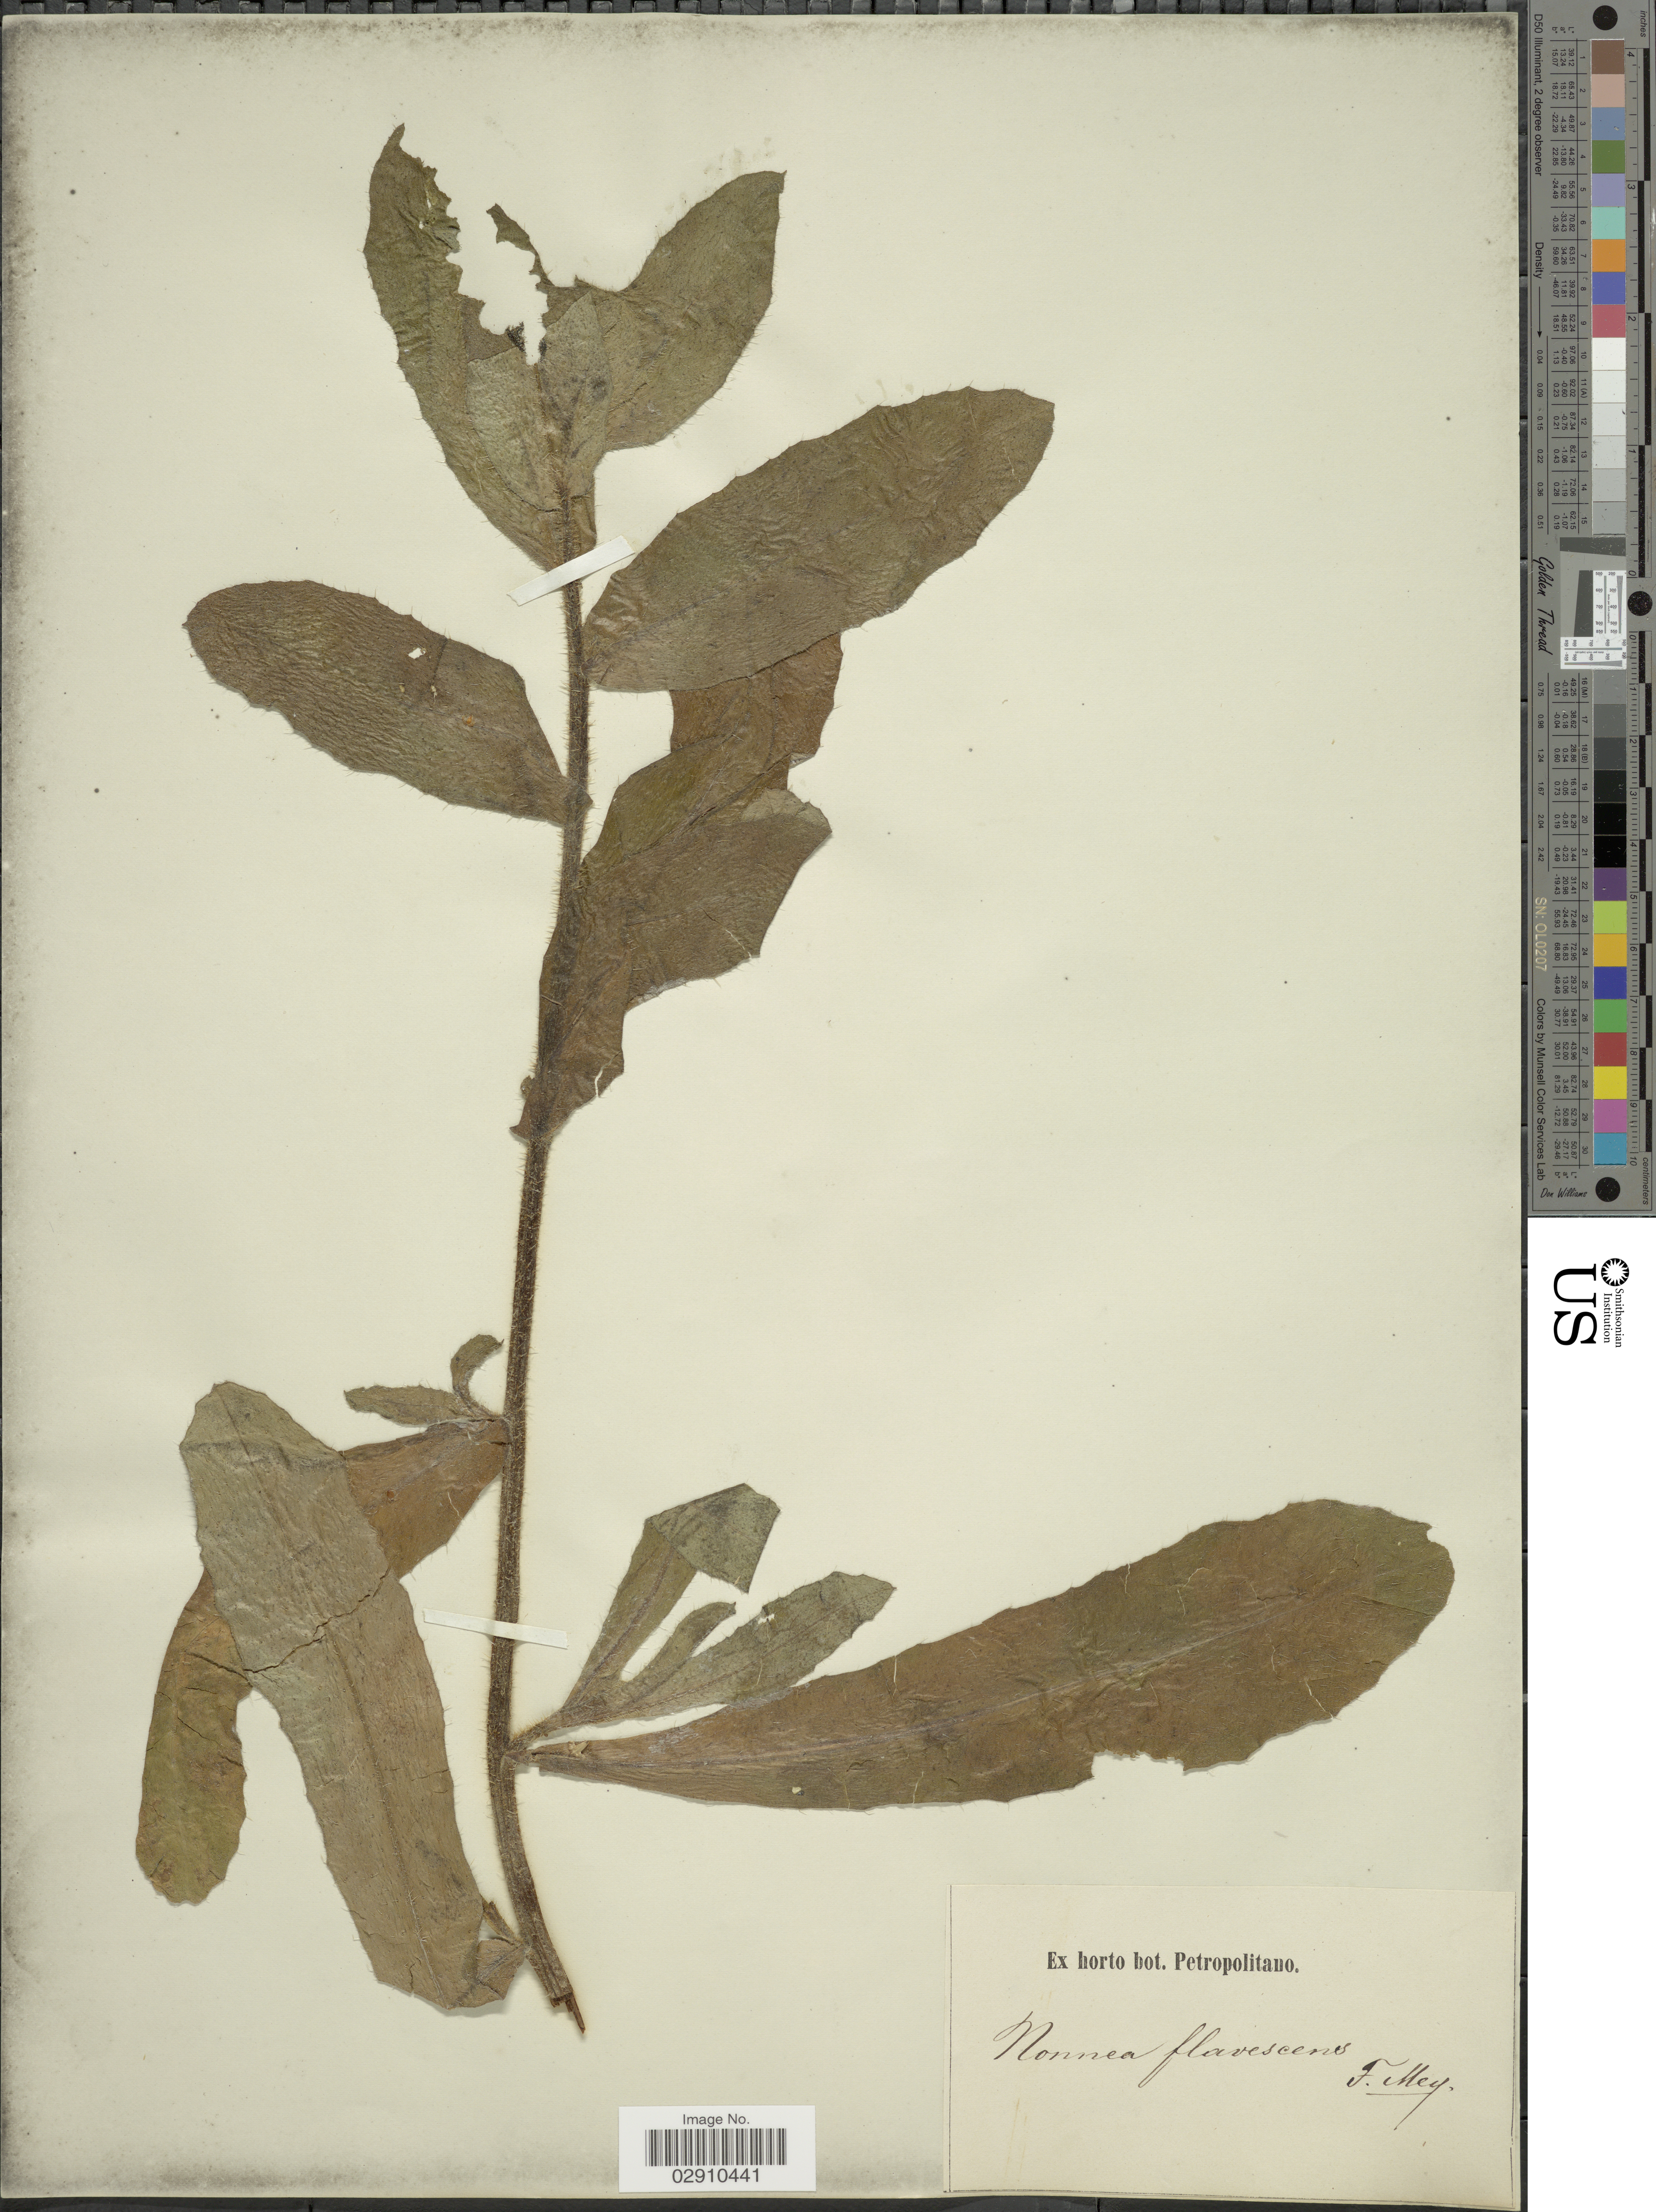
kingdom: Plantae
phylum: Tracheophyta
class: Magnoliopsida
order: Boraginales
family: Boraginaceae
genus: Nonea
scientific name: Nonea flavescens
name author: Fisch. & C.A. Mey.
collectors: ex Horto Bot. Petropolitano